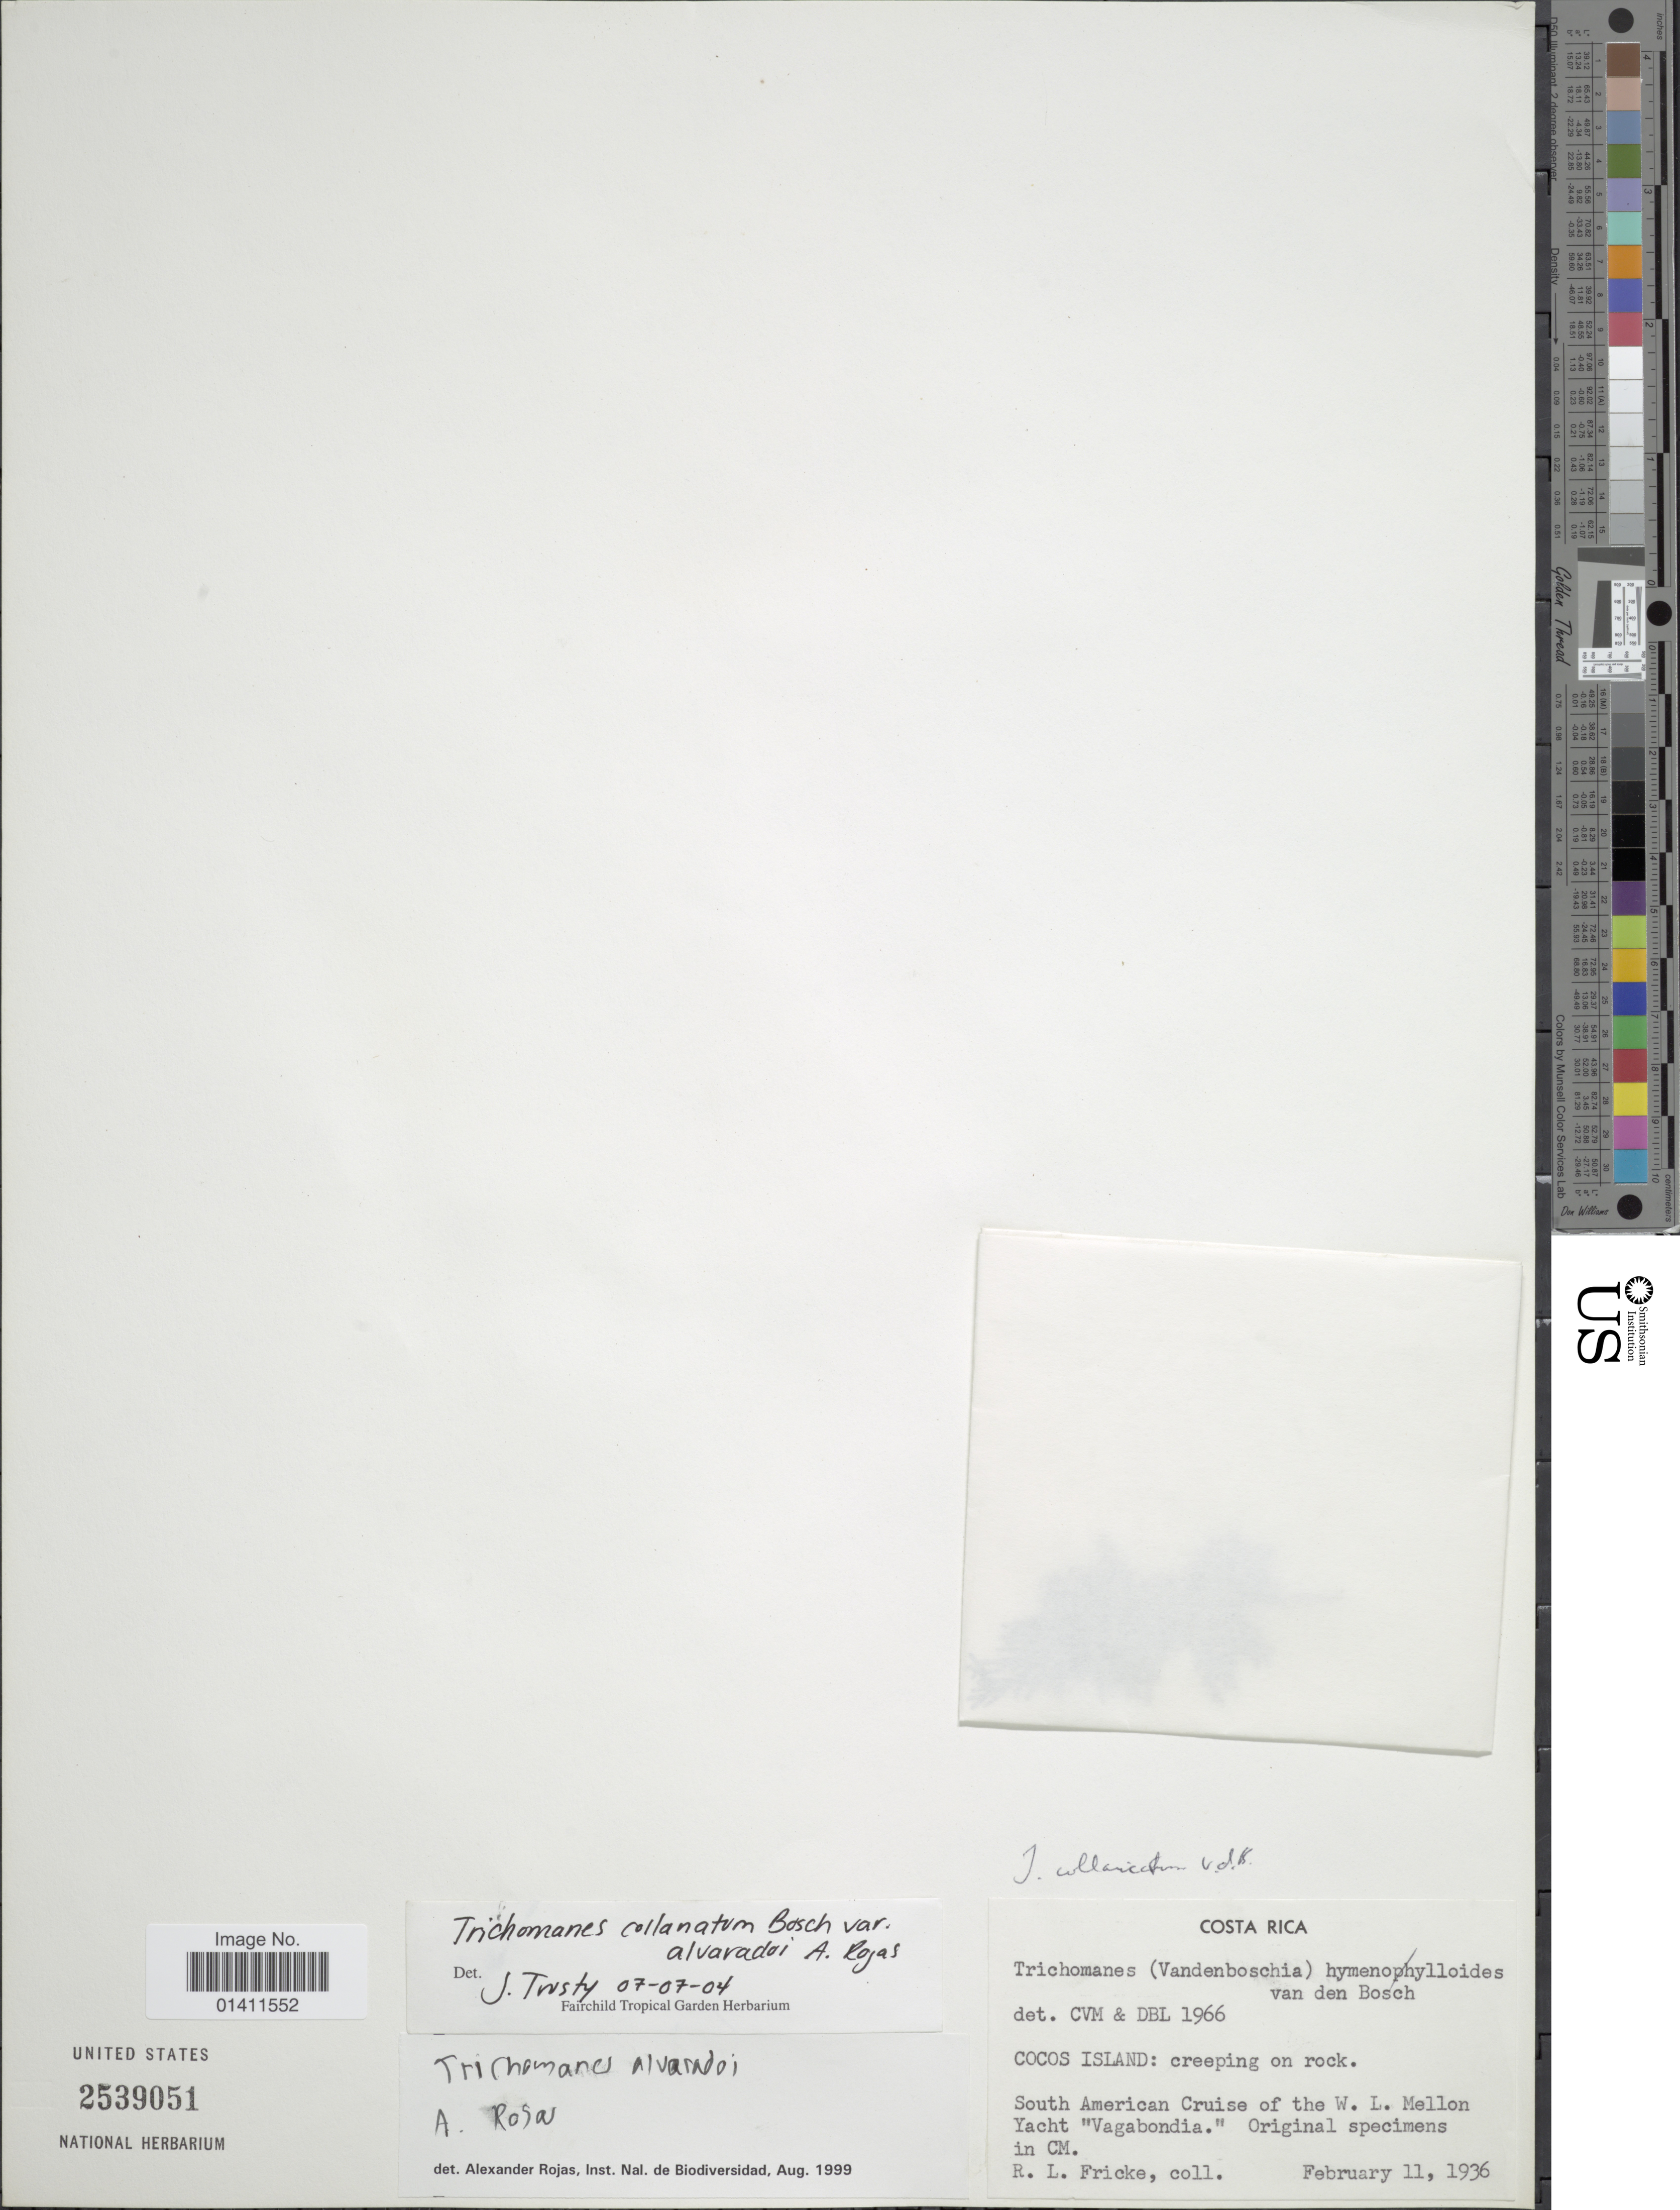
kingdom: Plantae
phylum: Tracheophyta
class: Polypodiopsida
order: Hymenophyllales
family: Hymenophyllaceae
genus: Vandenboschia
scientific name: Vandenboschia collariata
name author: (Bosch) Ebihara & K. Iwats.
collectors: R. Fricke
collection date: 1936-02-11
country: Costa Rica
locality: Cocos Island. South American Cruise of the W. L. Mellon Yacht "Vagabondia".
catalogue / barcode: US 2539051